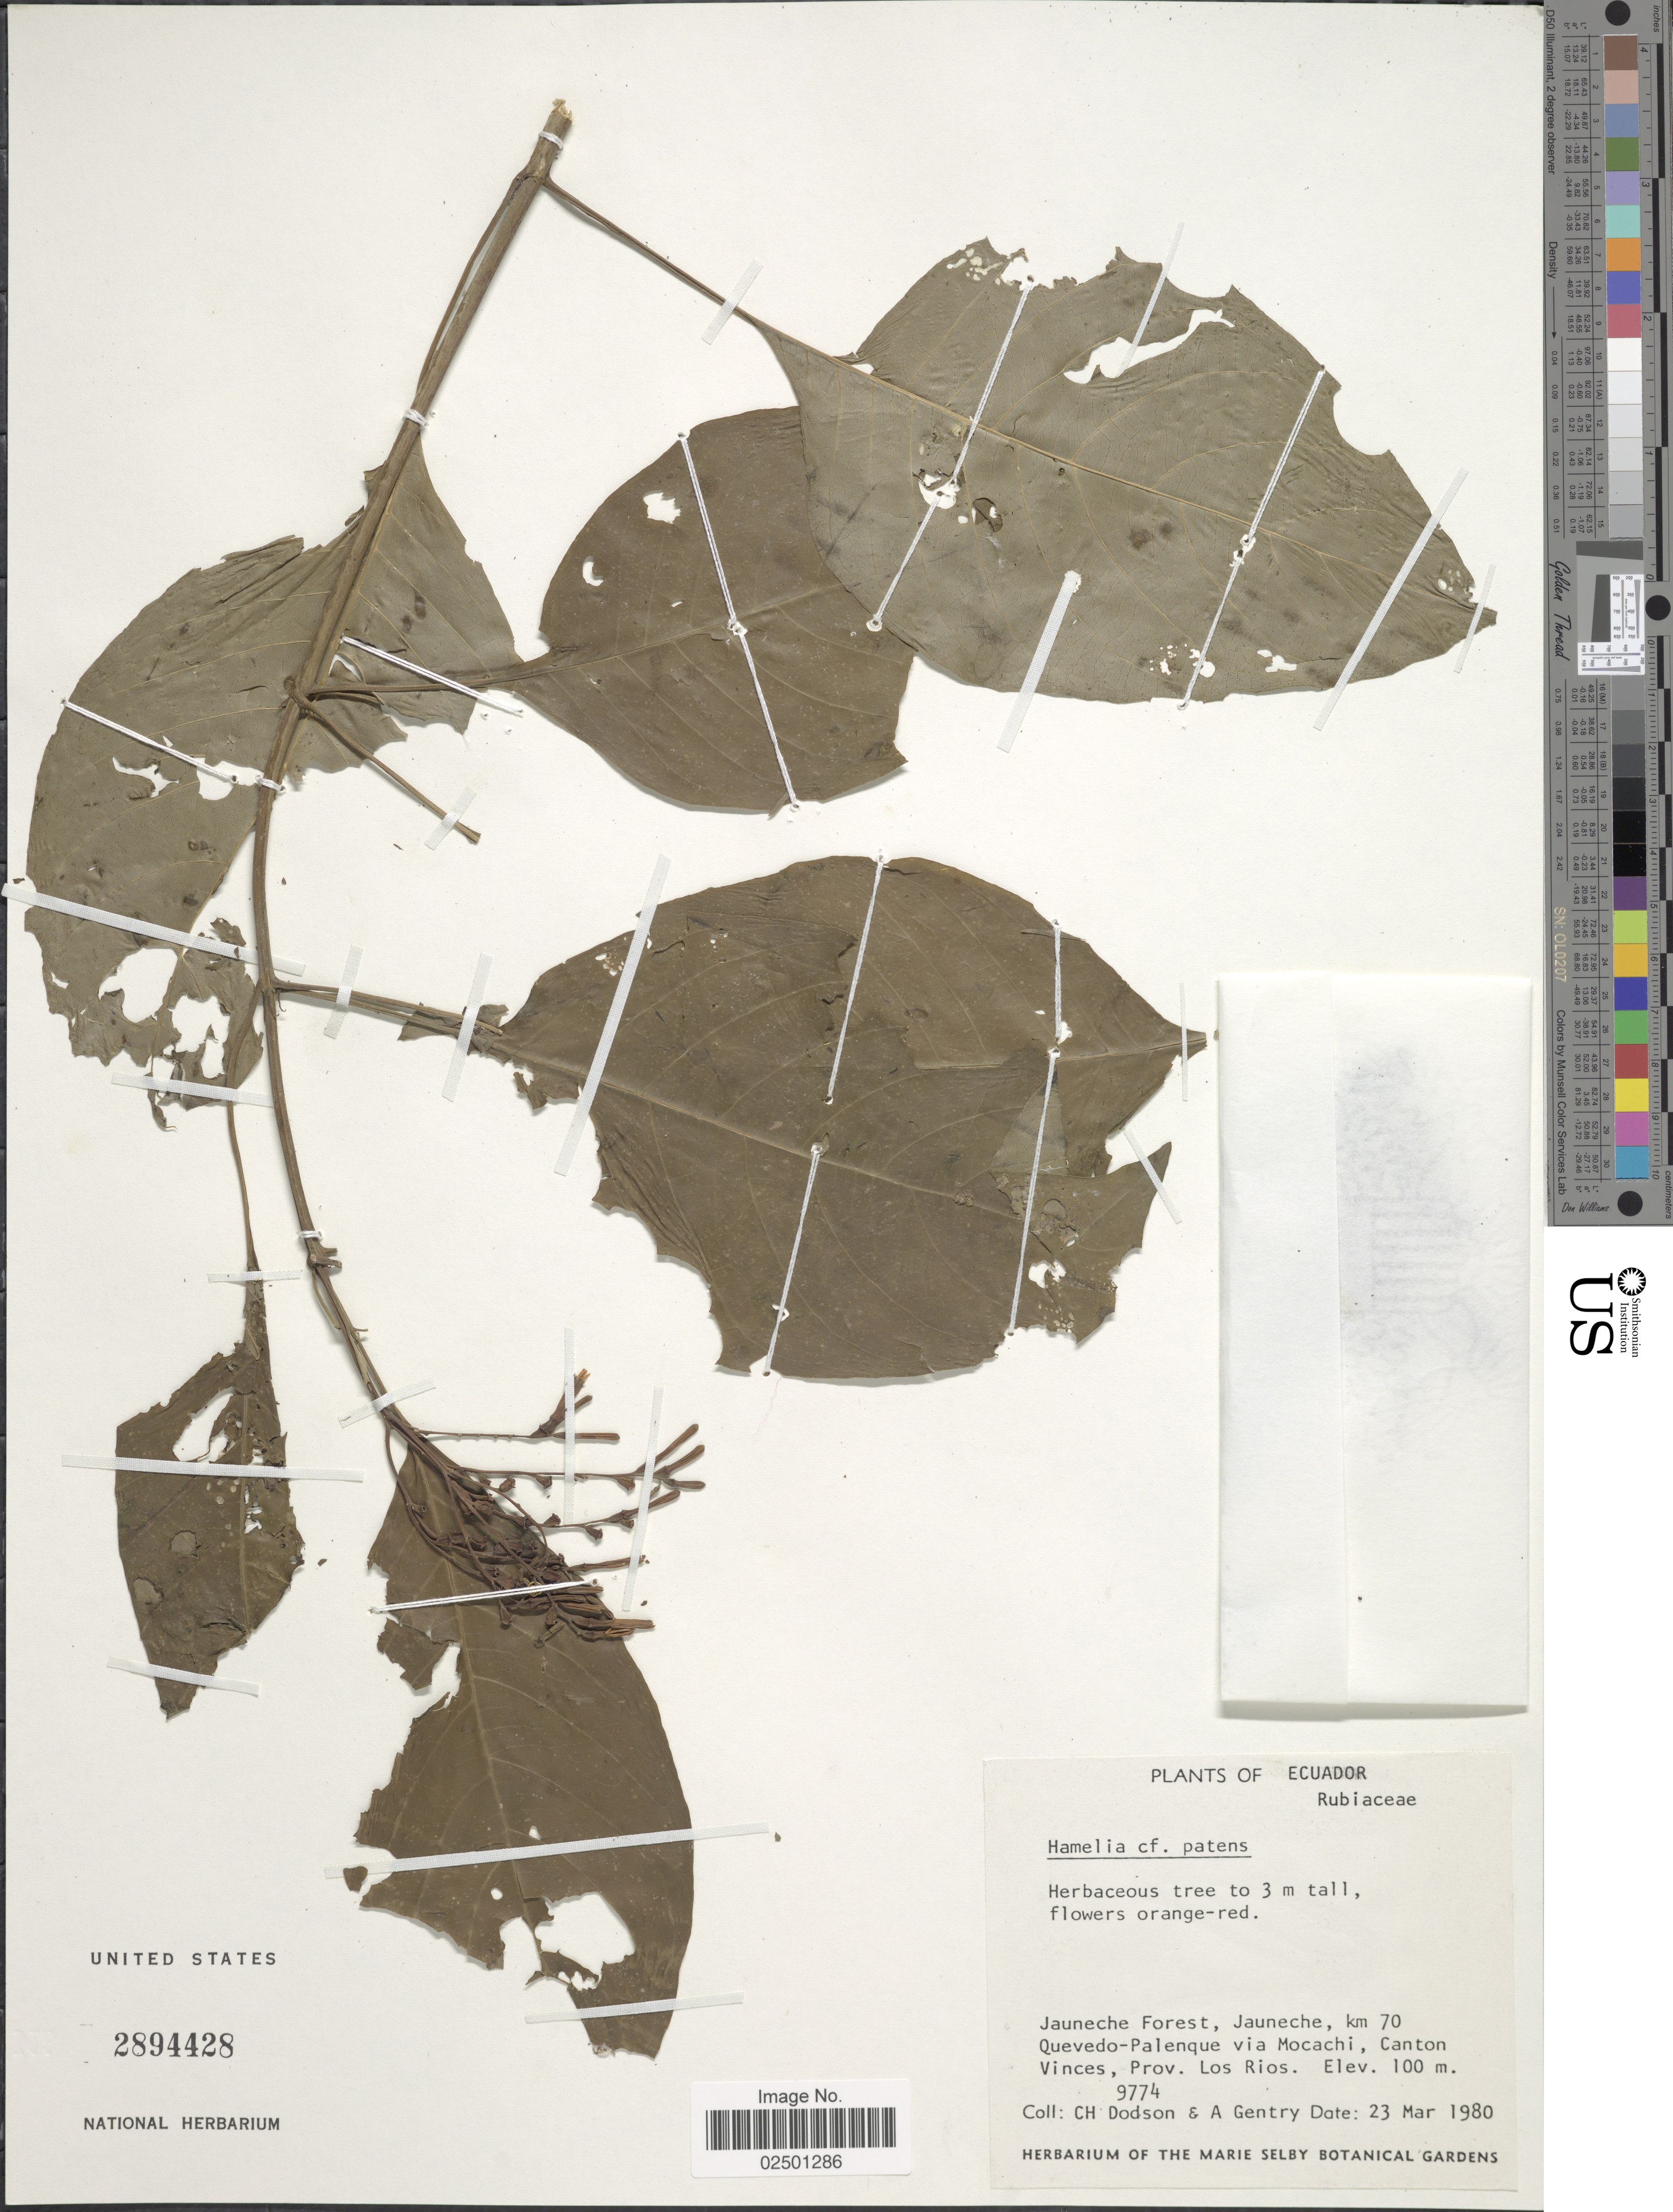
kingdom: Plantae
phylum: Tracheophyta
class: Magnoliopsida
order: Gentianales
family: Rubiaceae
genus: Hamelia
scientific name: Hamelia patens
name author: Jacq.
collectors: C. H. Dodson & A. H. Gentry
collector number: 9774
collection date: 1980-03-23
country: Ecuador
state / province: Los Ríos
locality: Jauneche Forest, Jauneche, km 70 Quevedo-Palenque via Mocachi, Canton Vinces.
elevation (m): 100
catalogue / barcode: US 2894428